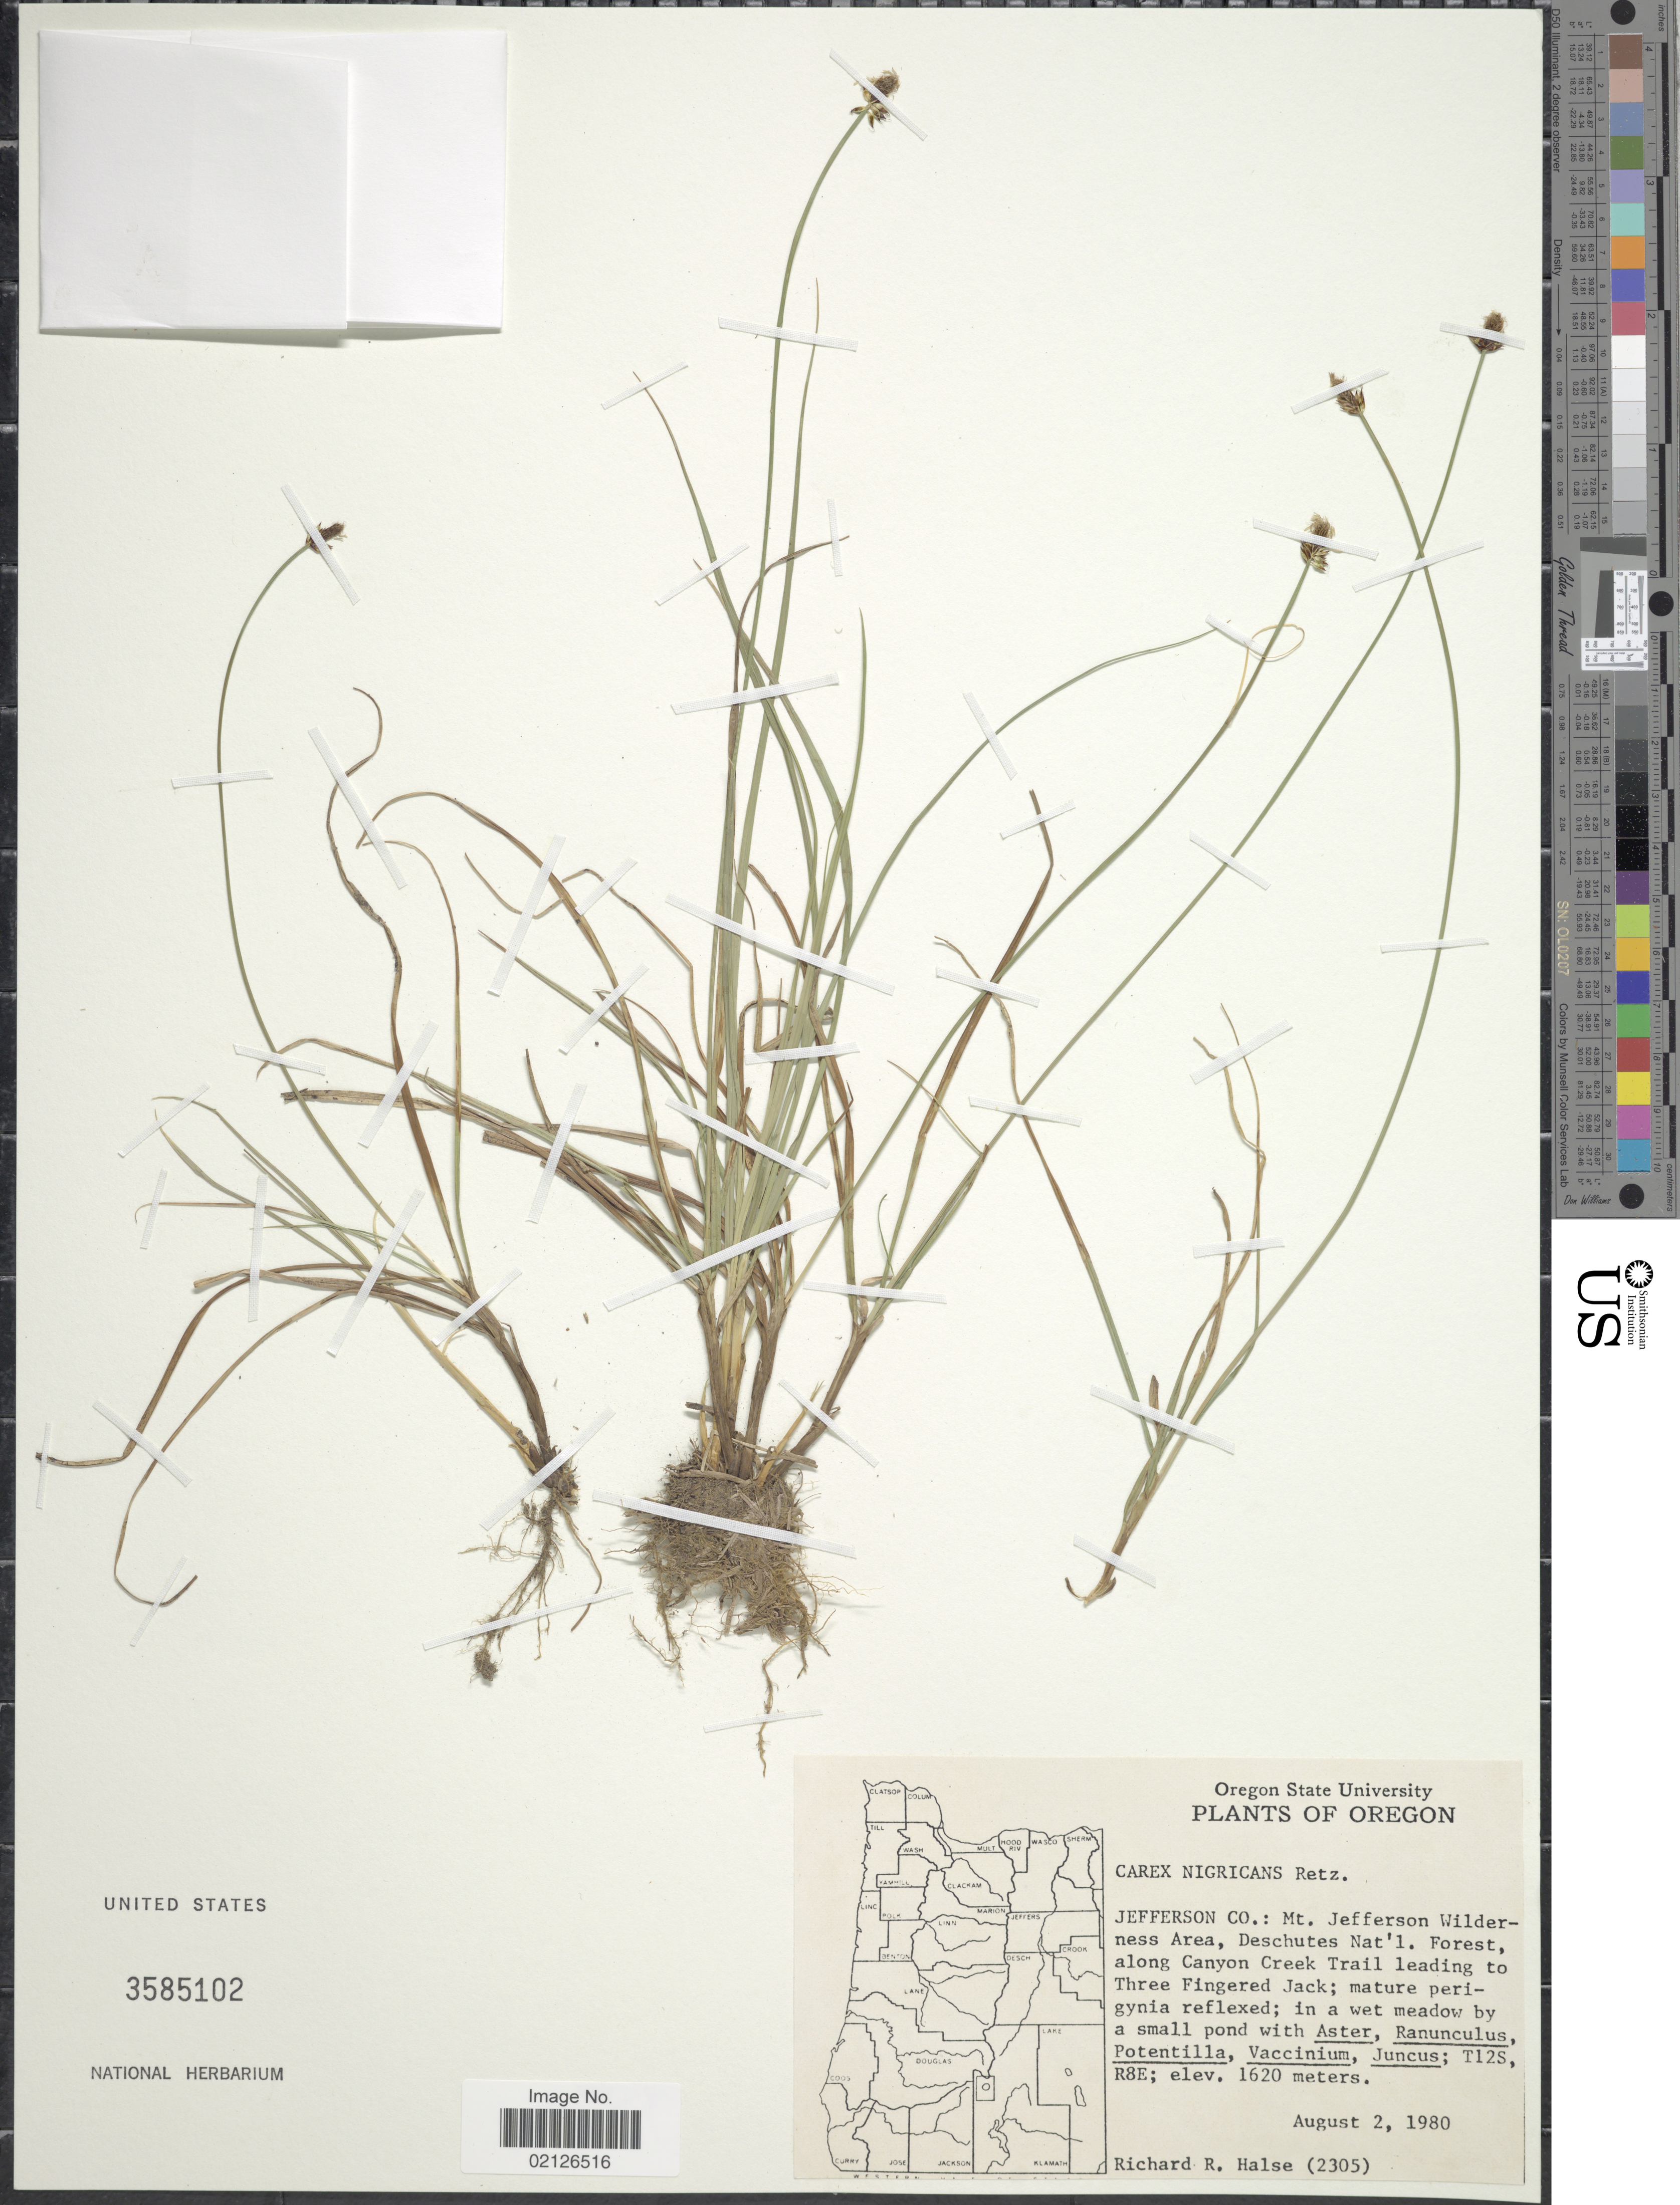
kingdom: Plantae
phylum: Tracheophyta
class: Liliopsida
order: Poales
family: Cyperaceae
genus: Carex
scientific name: Carex nigricans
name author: C.A. Mey.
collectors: R. Halse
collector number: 2305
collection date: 1980-08-02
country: United States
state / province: Oregon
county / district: Jefferson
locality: Jefferson Co.; Mt. Jefferson Wilderness Area, Deschutes Nat'l. Forest, along Canyon Creek Trail leading to Three Fingered Jack;in a wet meadow by a small pond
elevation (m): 1620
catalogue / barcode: US 3585102